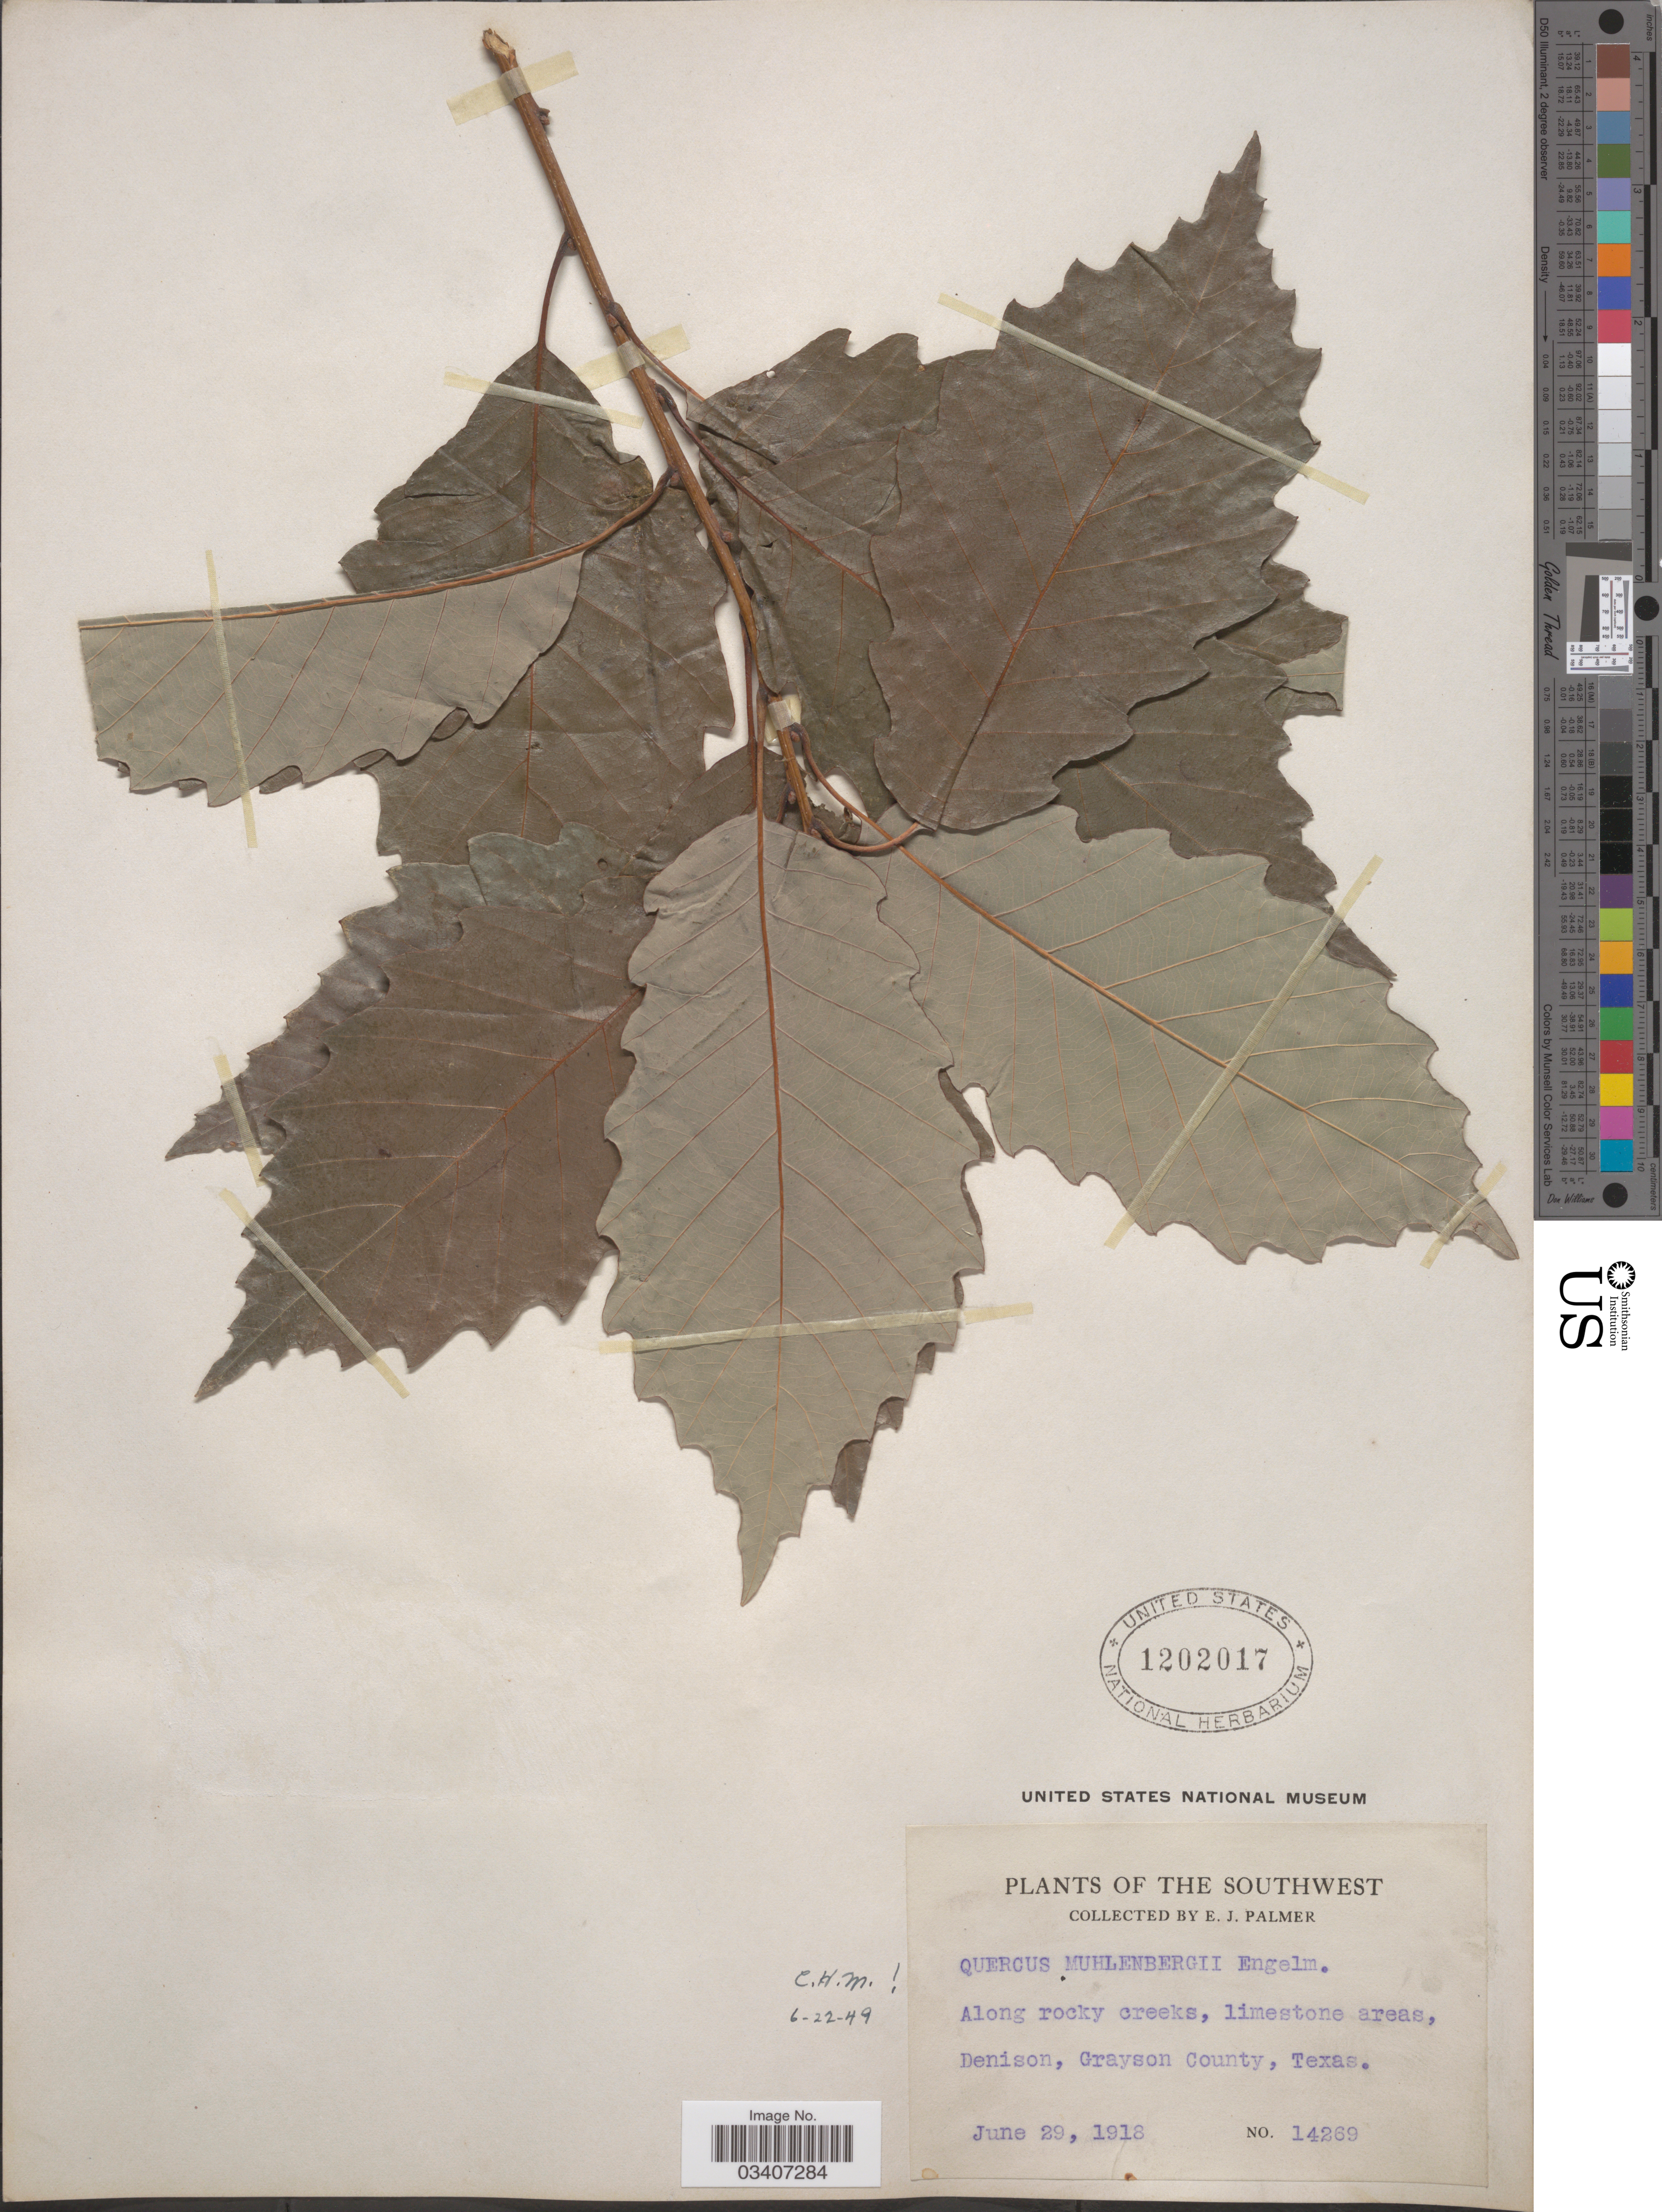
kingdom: Plantae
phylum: Tracheophyta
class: Magnoliopsida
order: Fagales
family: Fagaceae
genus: Quercus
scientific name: Quercus muehlenbergii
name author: Engelm.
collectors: E. J. Palmer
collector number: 14269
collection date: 1918-06-29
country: United States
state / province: Texas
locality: The Southwest. Denison, Grayson County.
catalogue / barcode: US 1202017